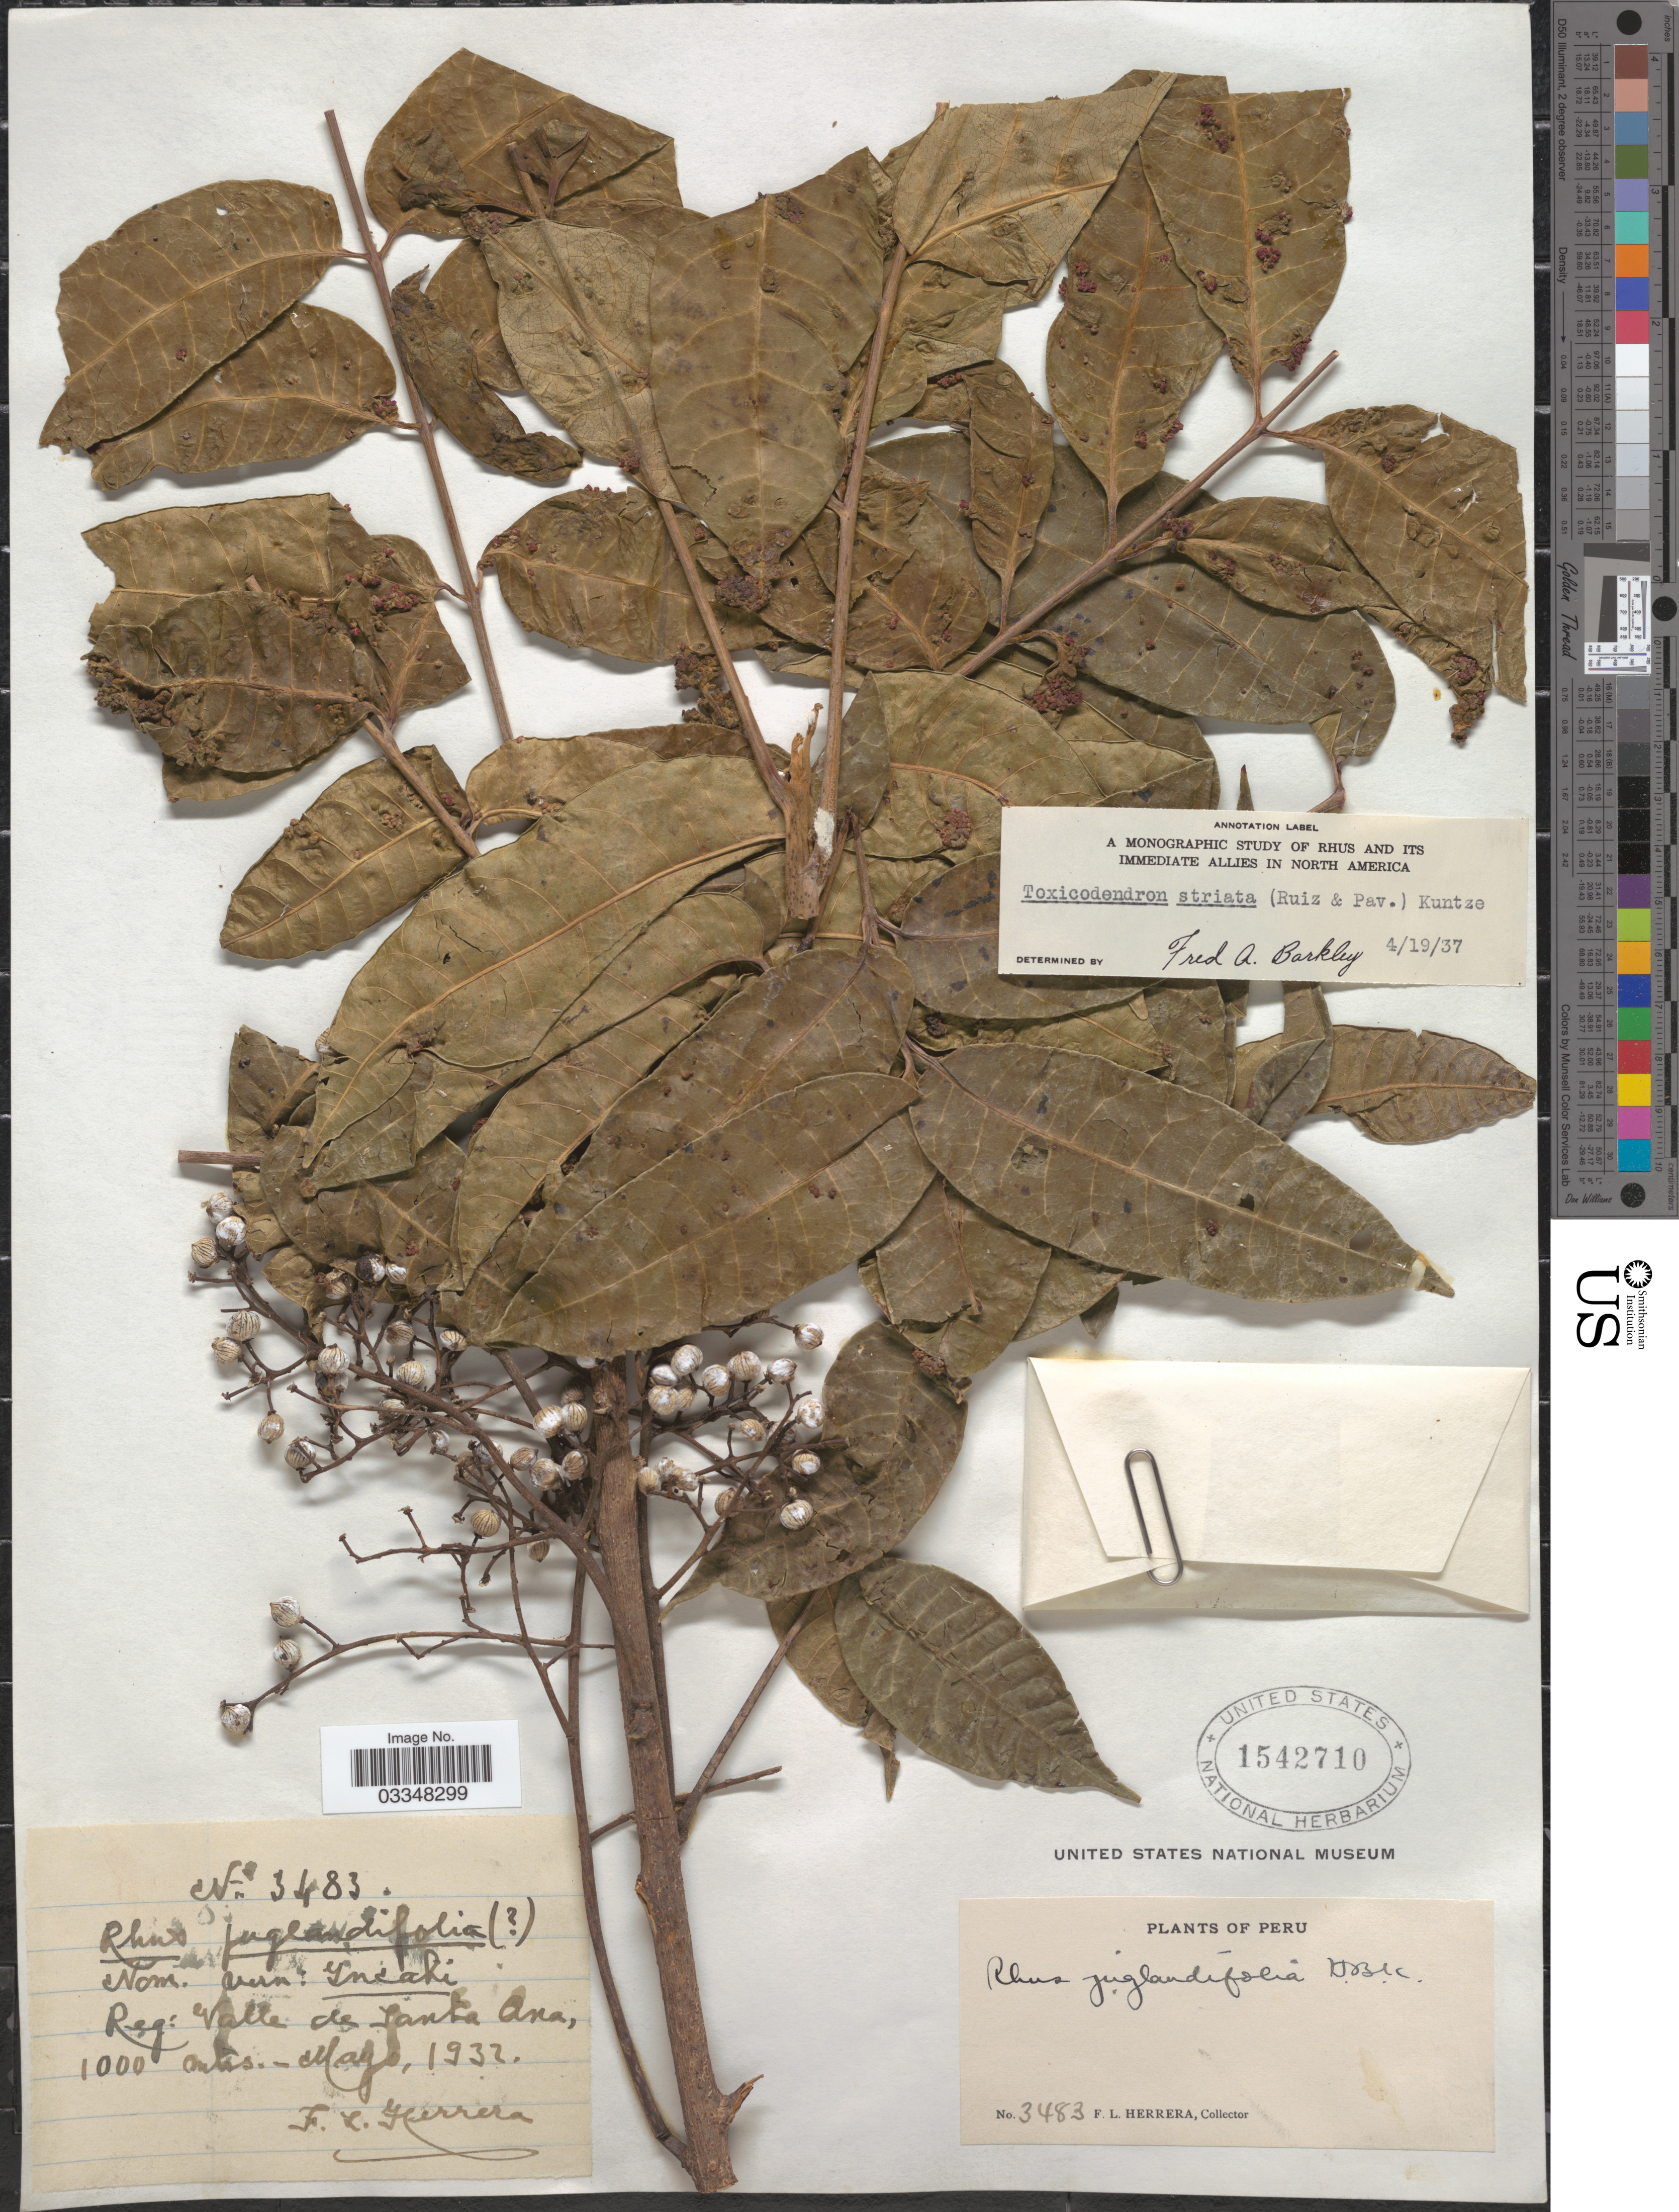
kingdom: Plantae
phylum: Tracheophyta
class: Magnoliopsida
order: Sapindales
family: Anacardiaceae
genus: Toxicodendron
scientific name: Toxicodendron striatum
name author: (Ruiz & Pav.) Kuntze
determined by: Mitchell, John D.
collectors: F. L. Herrera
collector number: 3483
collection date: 1932-05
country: Peru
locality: Reg: Valle de Santa Ana.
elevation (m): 1000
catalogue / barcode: US 1542710